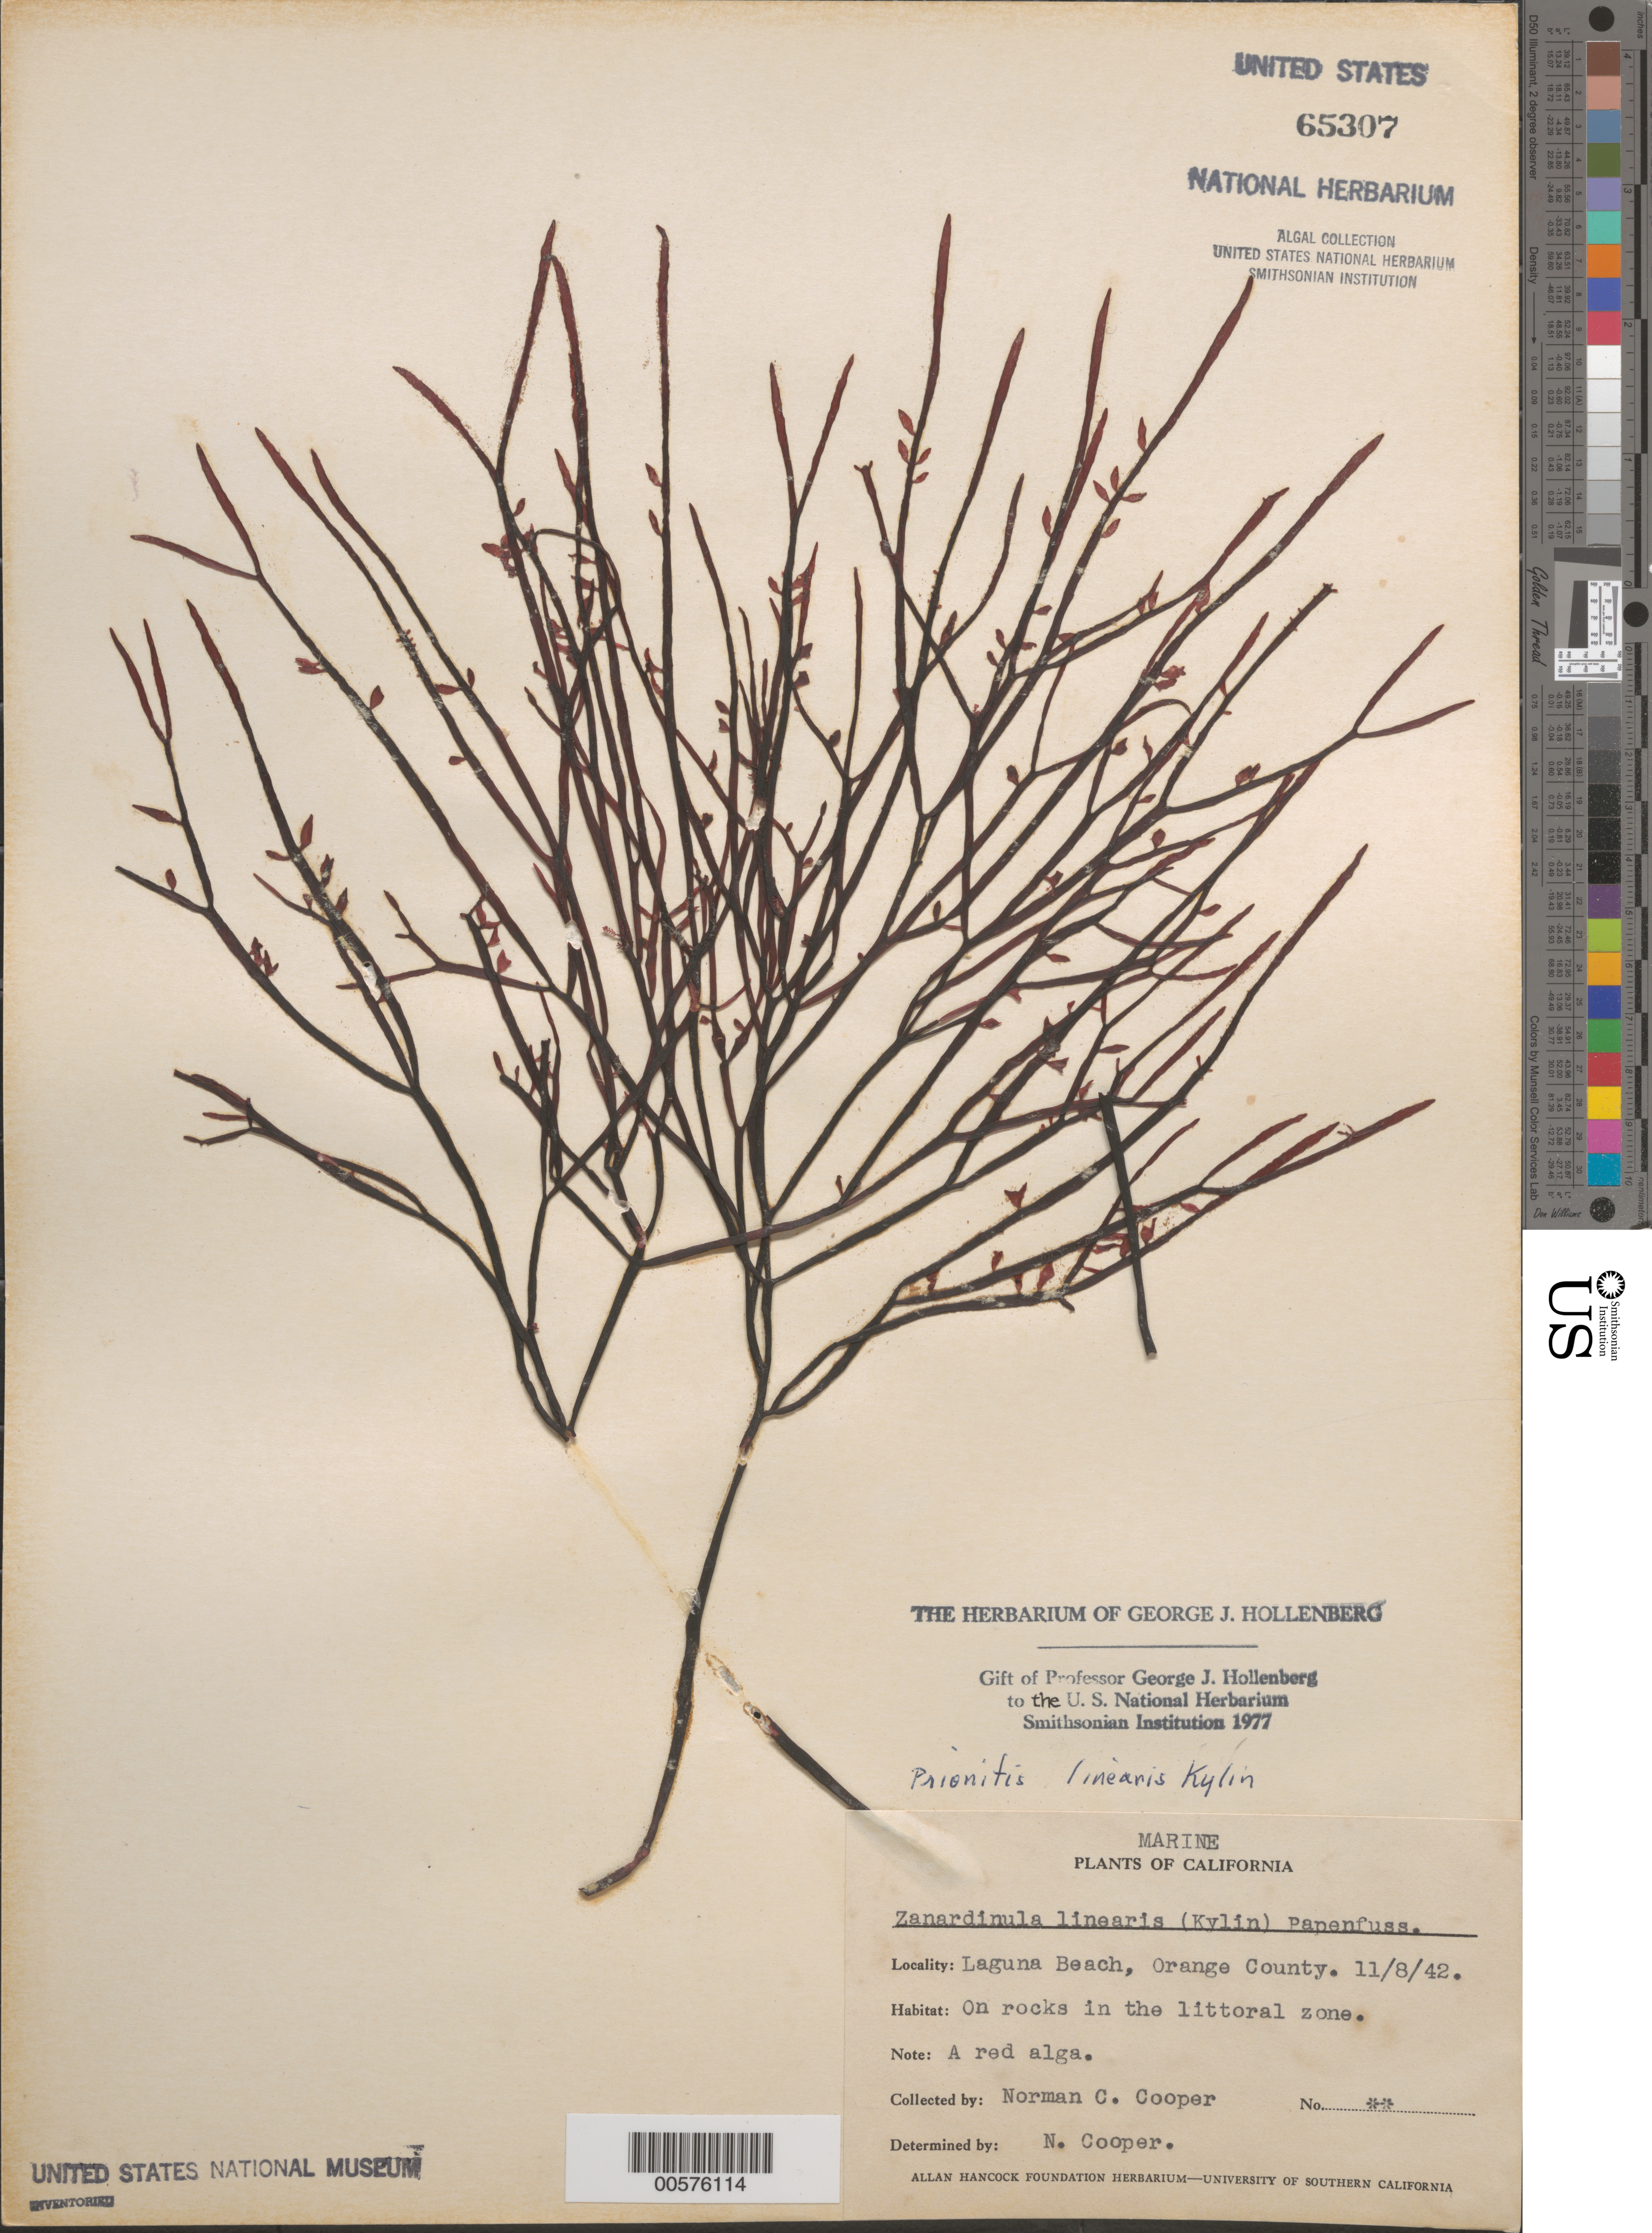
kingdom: Plantae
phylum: Rhodophyta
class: Florideophyceae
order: Cryptonemiales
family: Cryptonemiaceae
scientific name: Prionitis linearis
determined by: Hollenberg, George J.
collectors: N. Cooper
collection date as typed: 08 Nov 1942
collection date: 1942-11-08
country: United States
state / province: California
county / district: Orange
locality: Laguna Beach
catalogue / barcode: US 65307